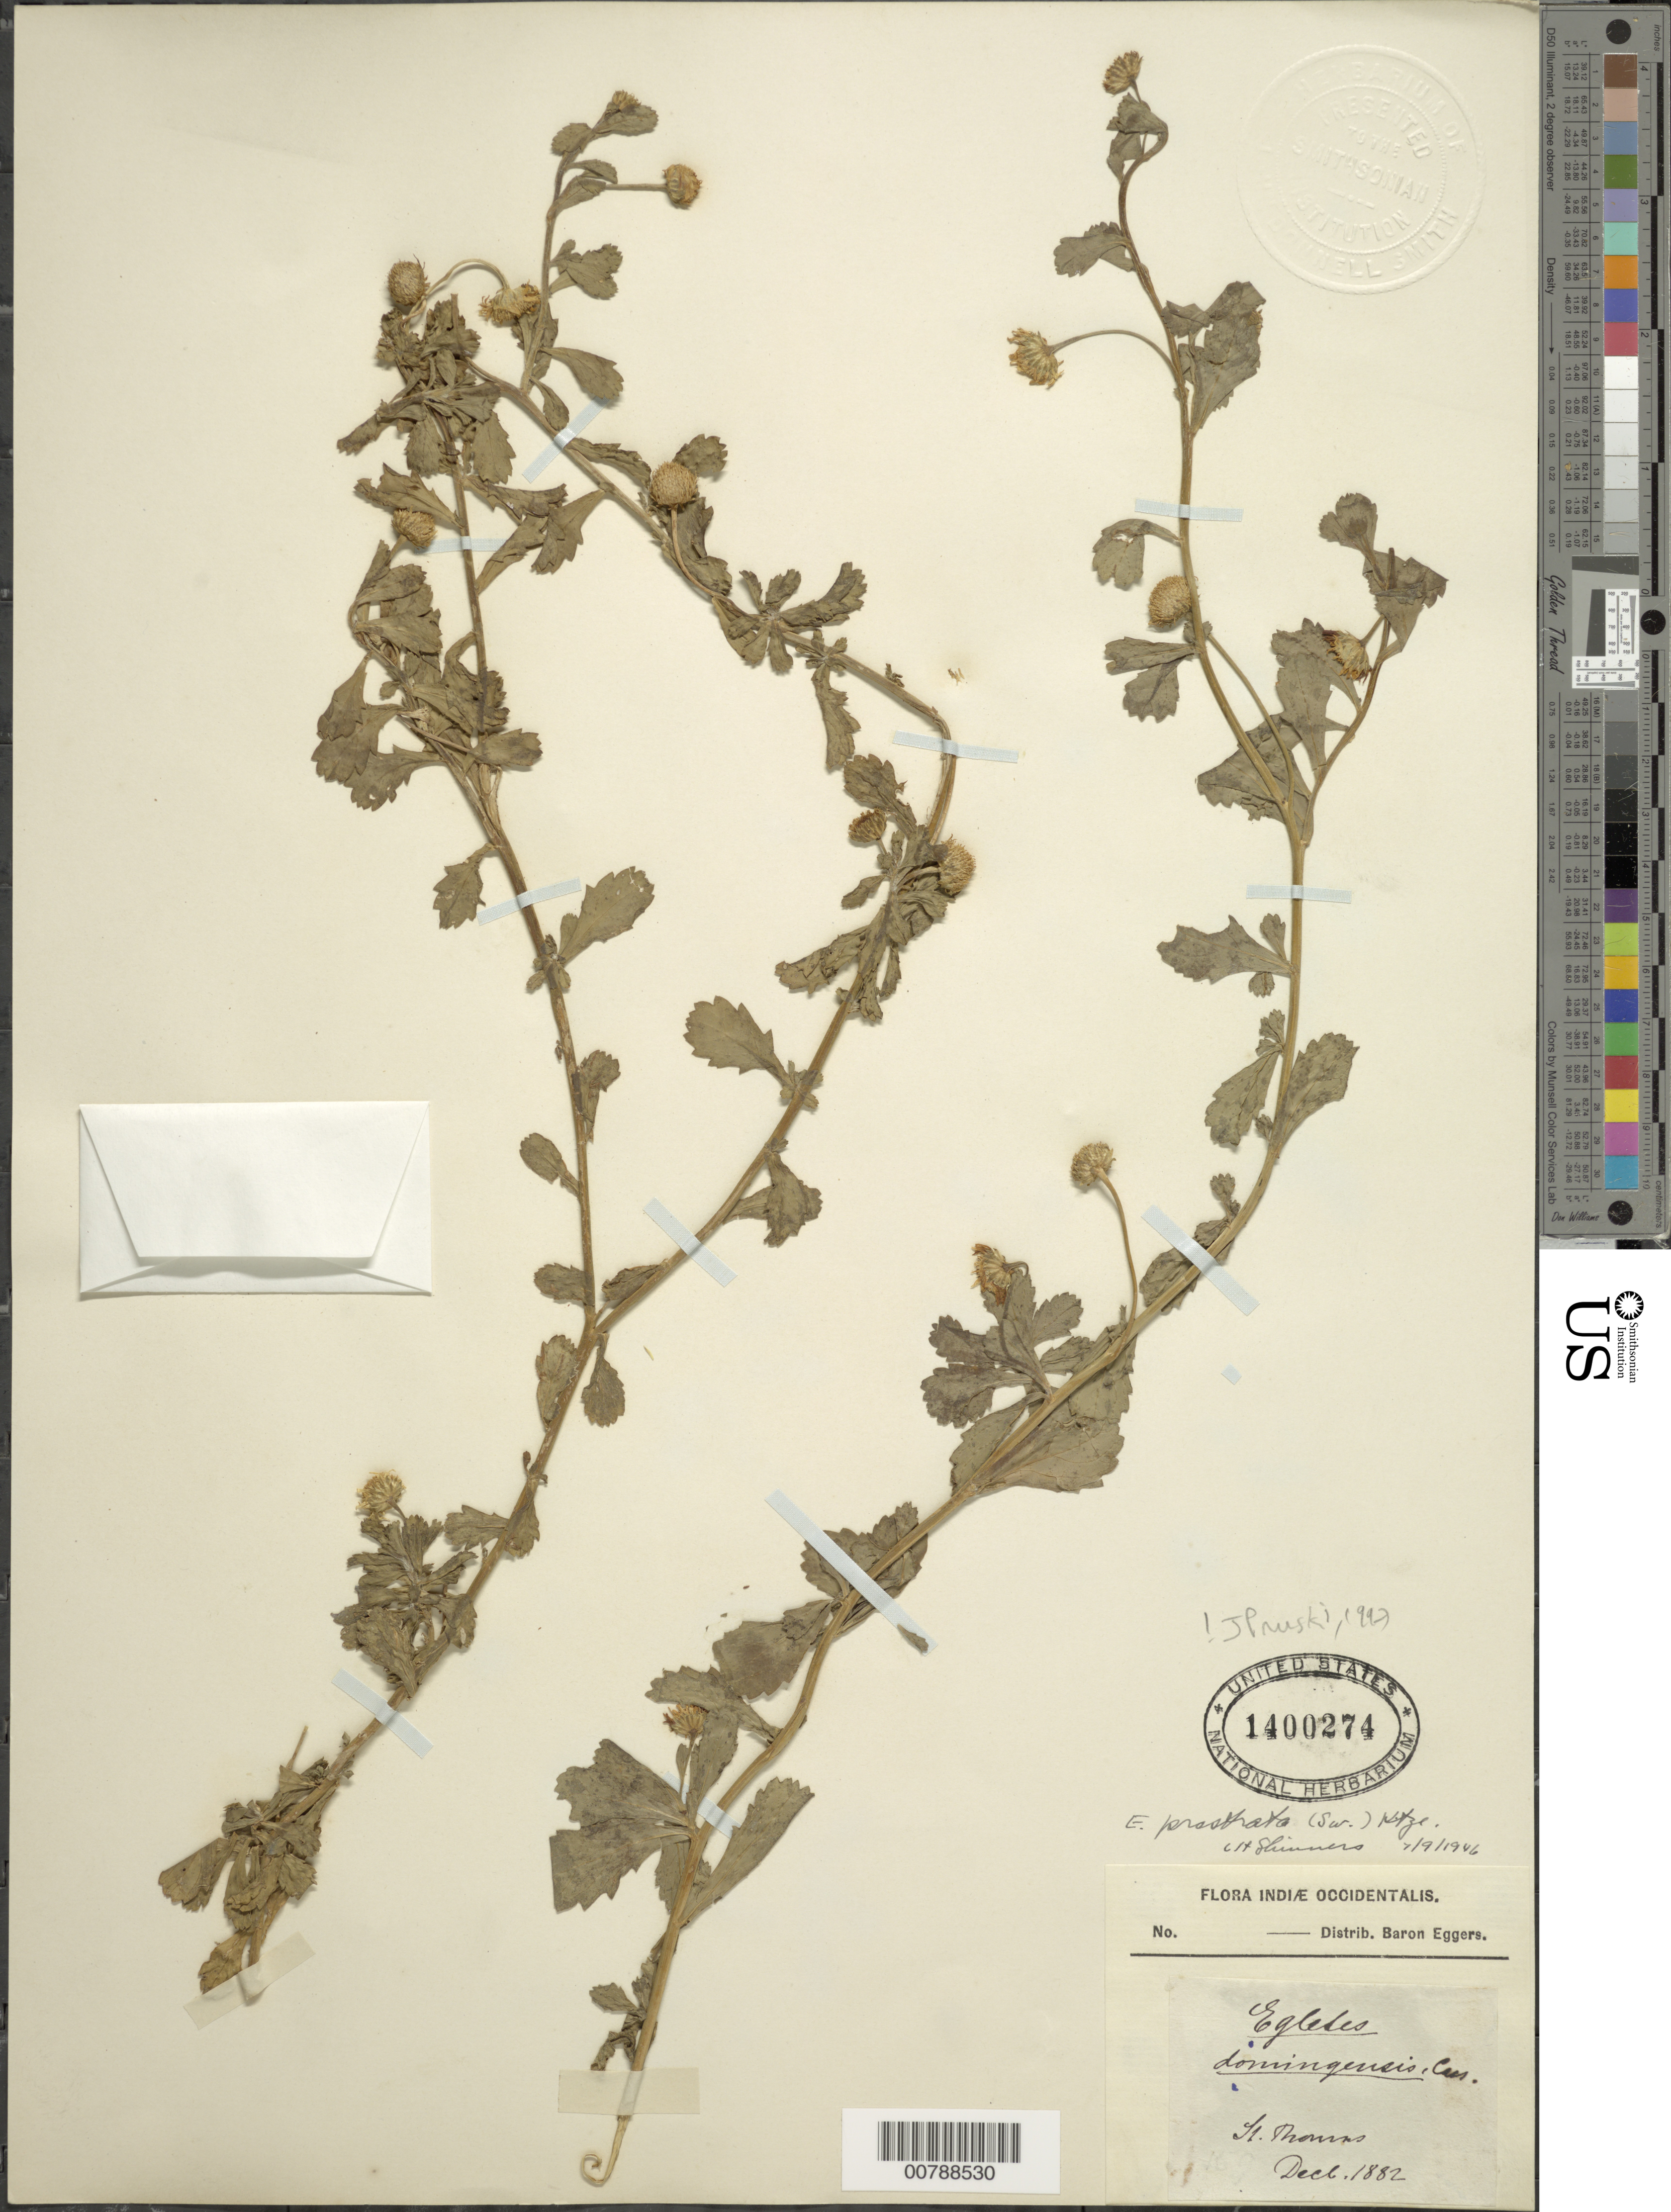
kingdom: Plantae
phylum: Tracheophyta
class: Magnoliopsida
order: Asterales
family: Asteraceae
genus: Egletes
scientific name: Egletes prostrata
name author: (Sw.) Kuntze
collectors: H. F. A. von Eggers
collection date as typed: Dec 1882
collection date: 1882-12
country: U.S. Virgin Islands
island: St. Thomas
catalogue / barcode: US 1400274